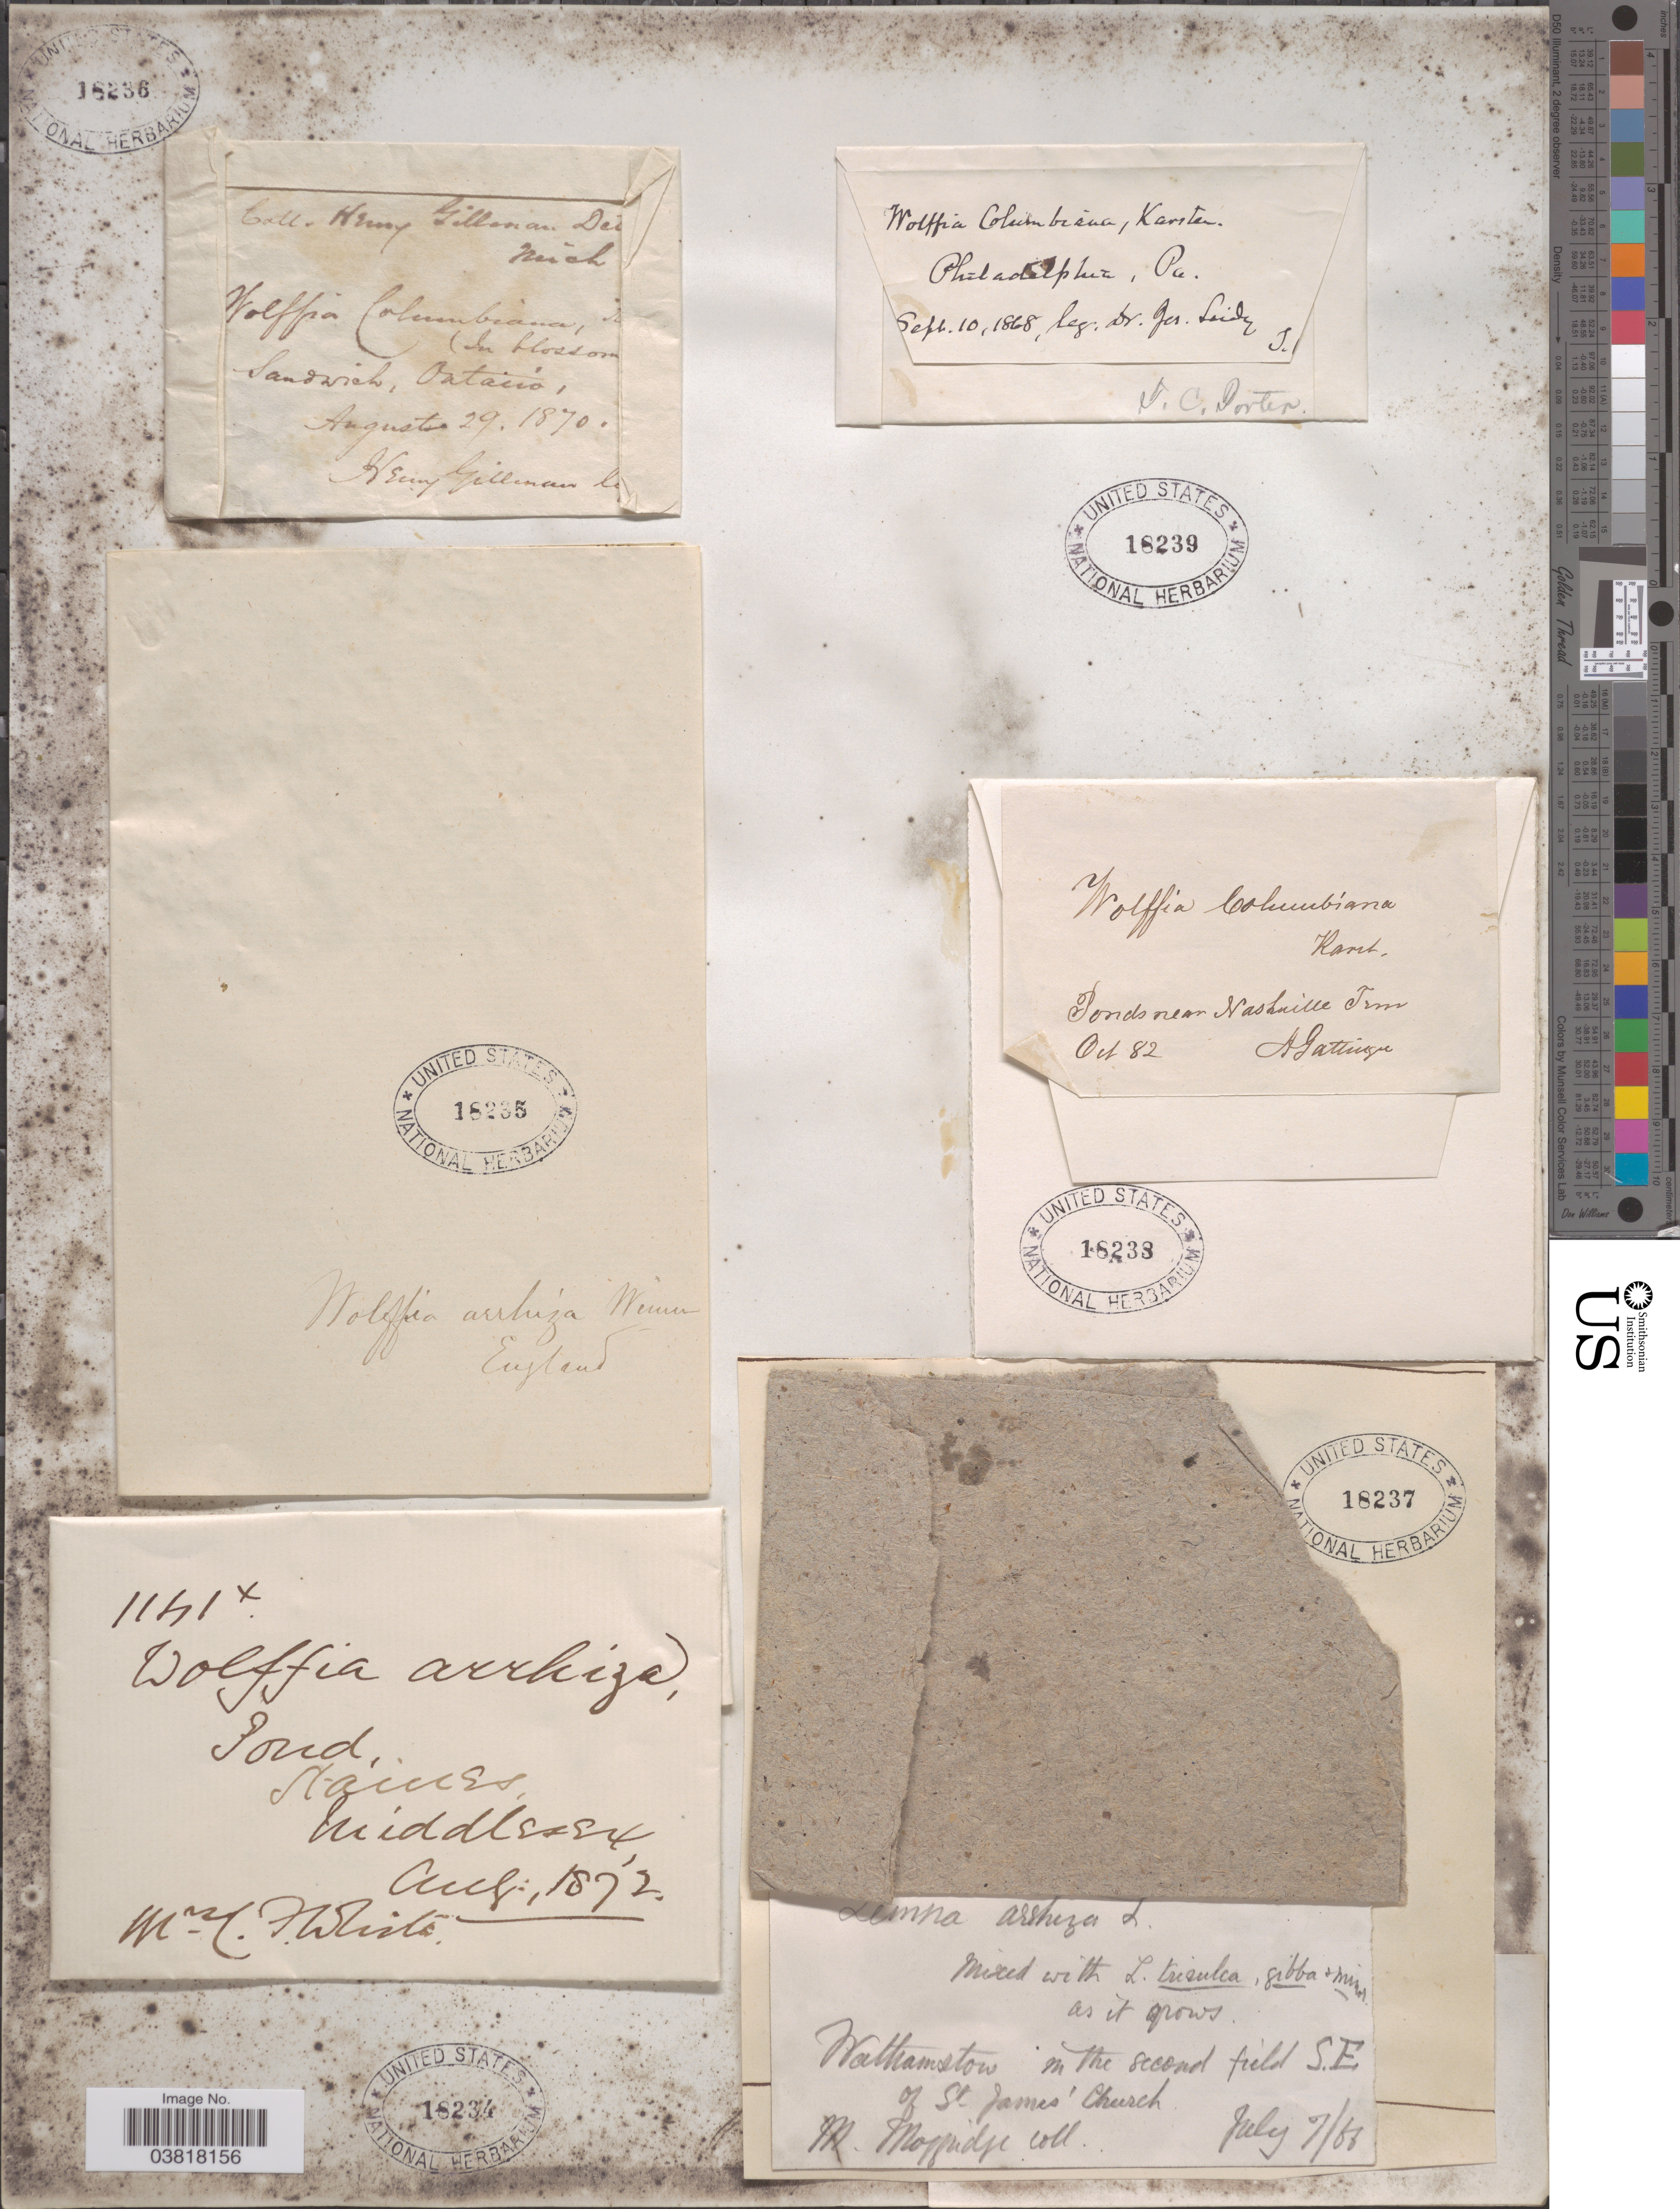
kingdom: Plantae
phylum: Tracheophyta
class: Liliopsida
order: Alismatales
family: Araceae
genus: Wolffia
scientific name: Wolffia columbiana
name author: H. Karst.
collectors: H. Gillman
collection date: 1870-08-29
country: Canada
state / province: Ontario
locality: Sandwich.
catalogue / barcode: US 18236-4